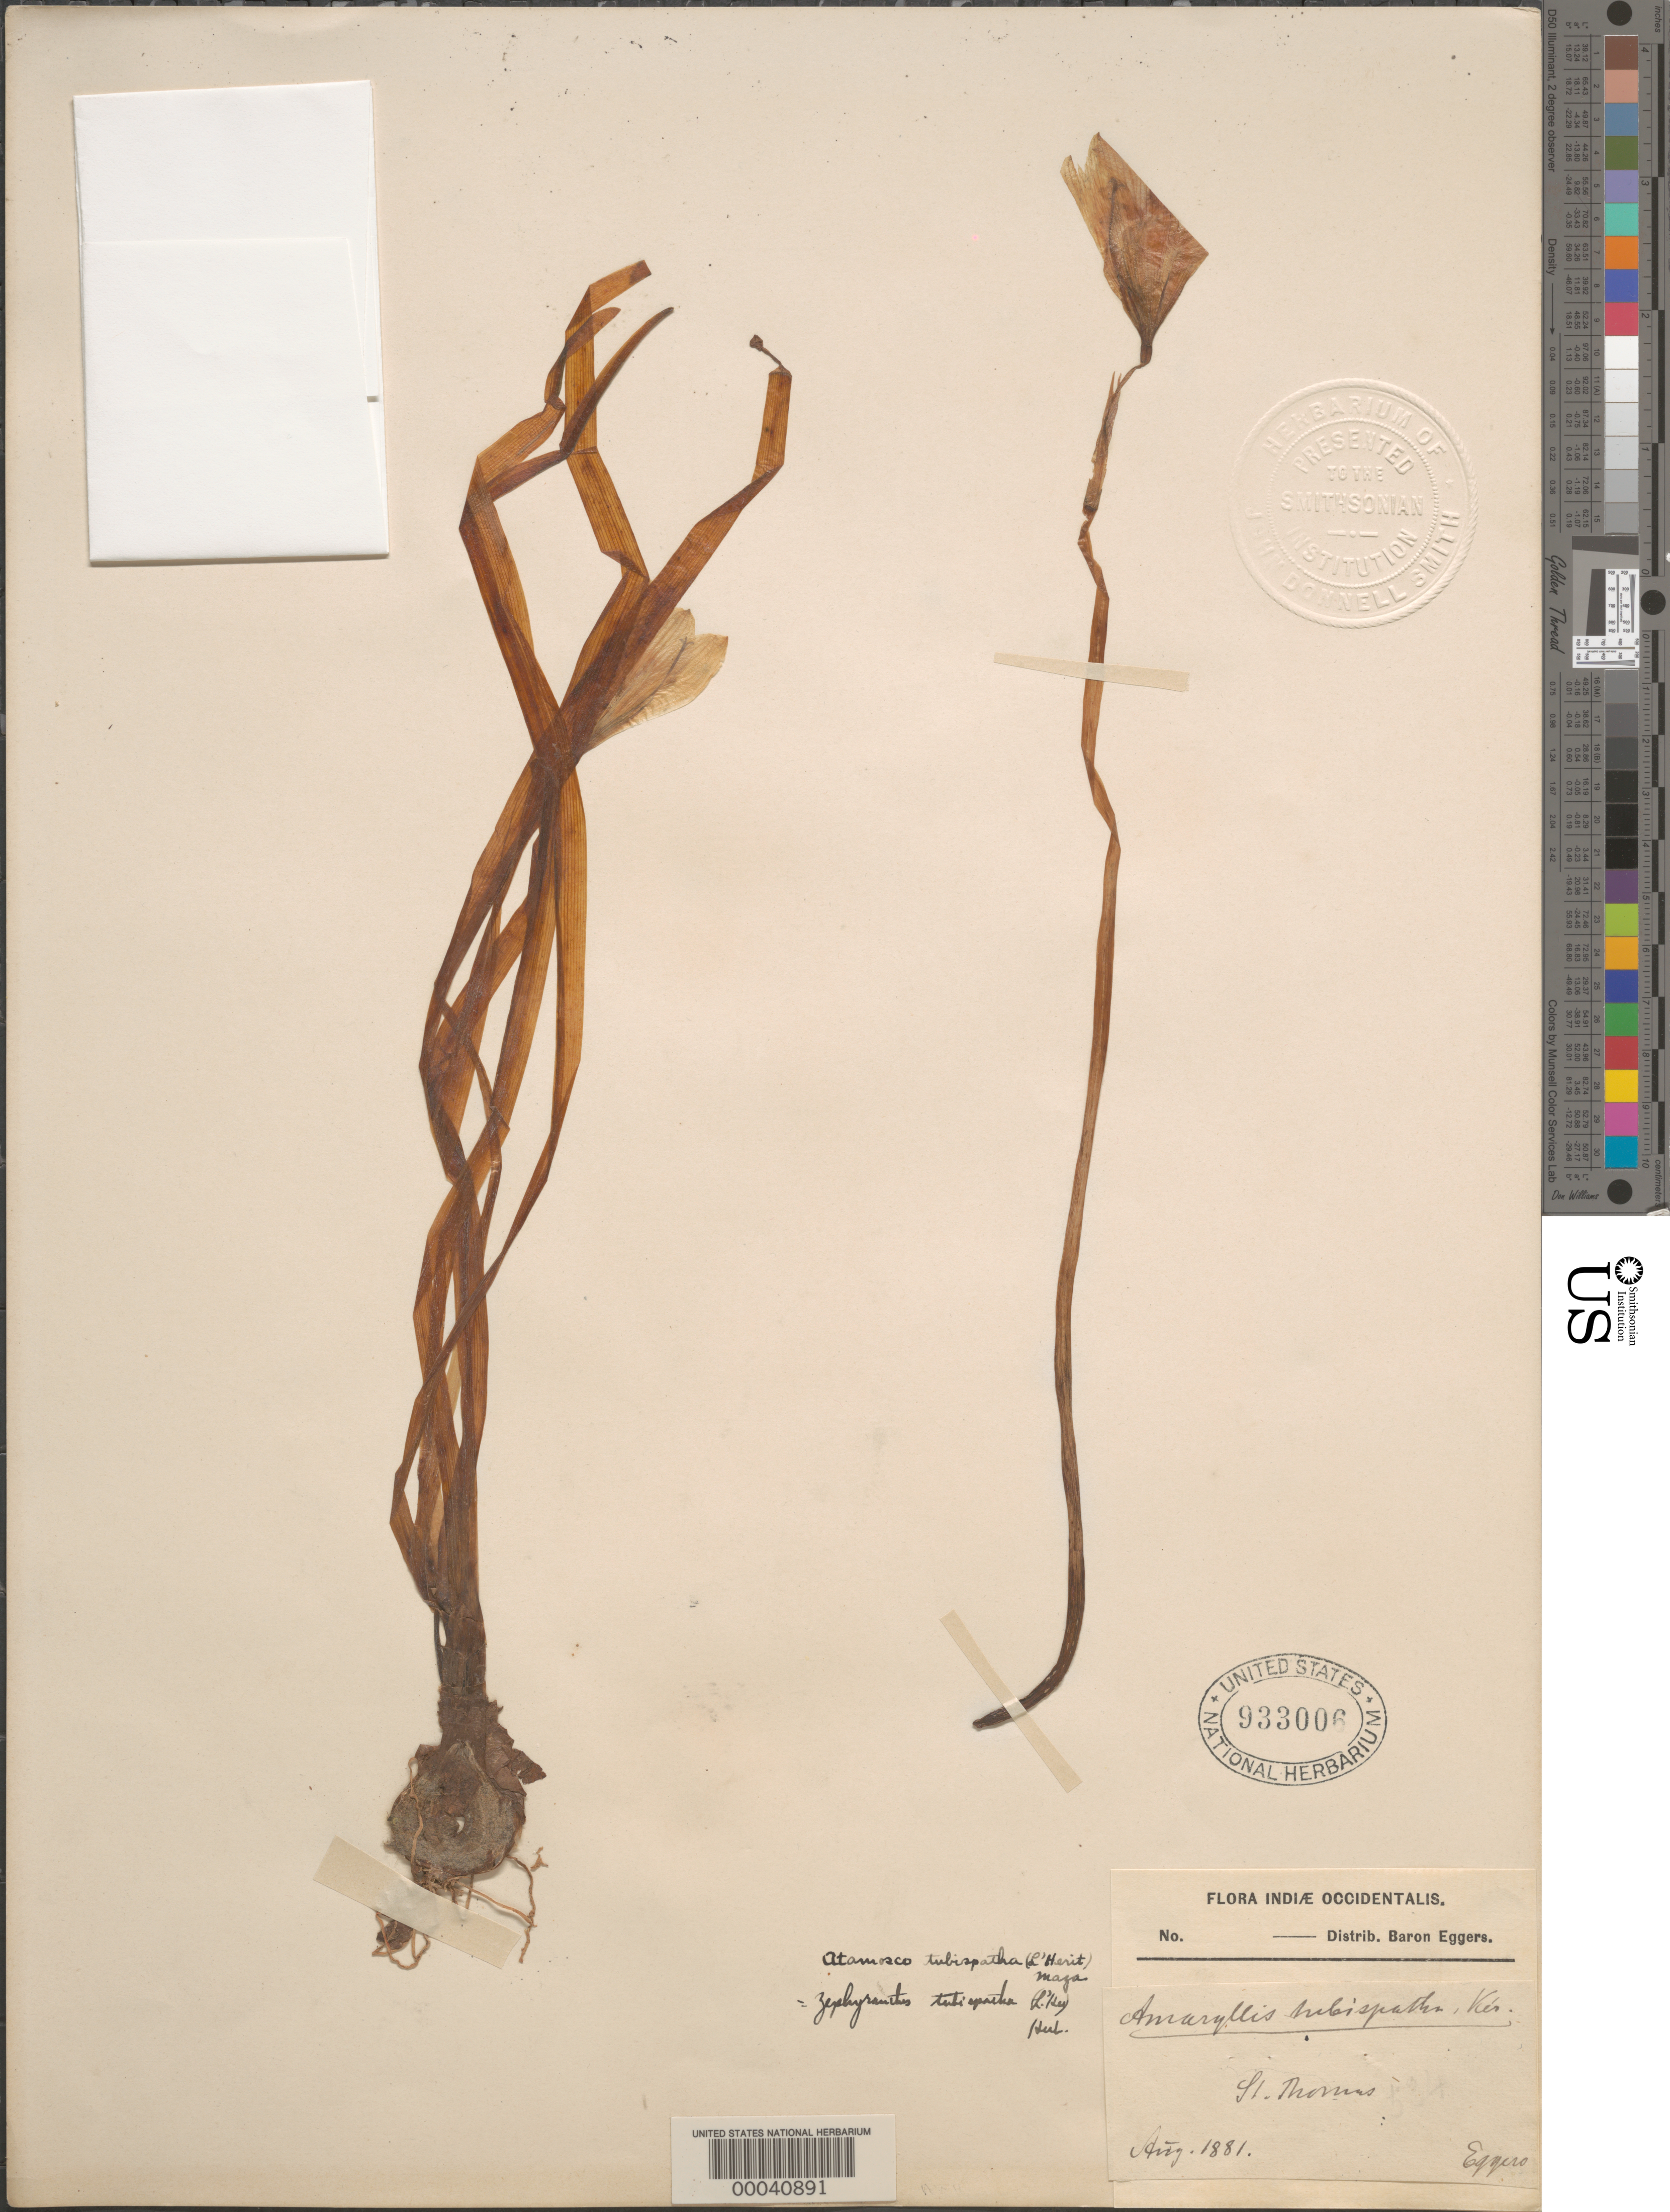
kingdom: Plantae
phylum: Tracheophyta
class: Liliopsida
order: Asparagales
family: Amaryllidaceae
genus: Zephyranthes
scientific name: Zephyranthes tubispatha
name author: (L'Hér.) Hub.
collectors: H. F. A. von Eggers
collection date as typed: Aug 1881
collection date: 1881-08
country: U.S. Virgin Islands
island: St. Thomas Island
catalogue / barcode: US 933006